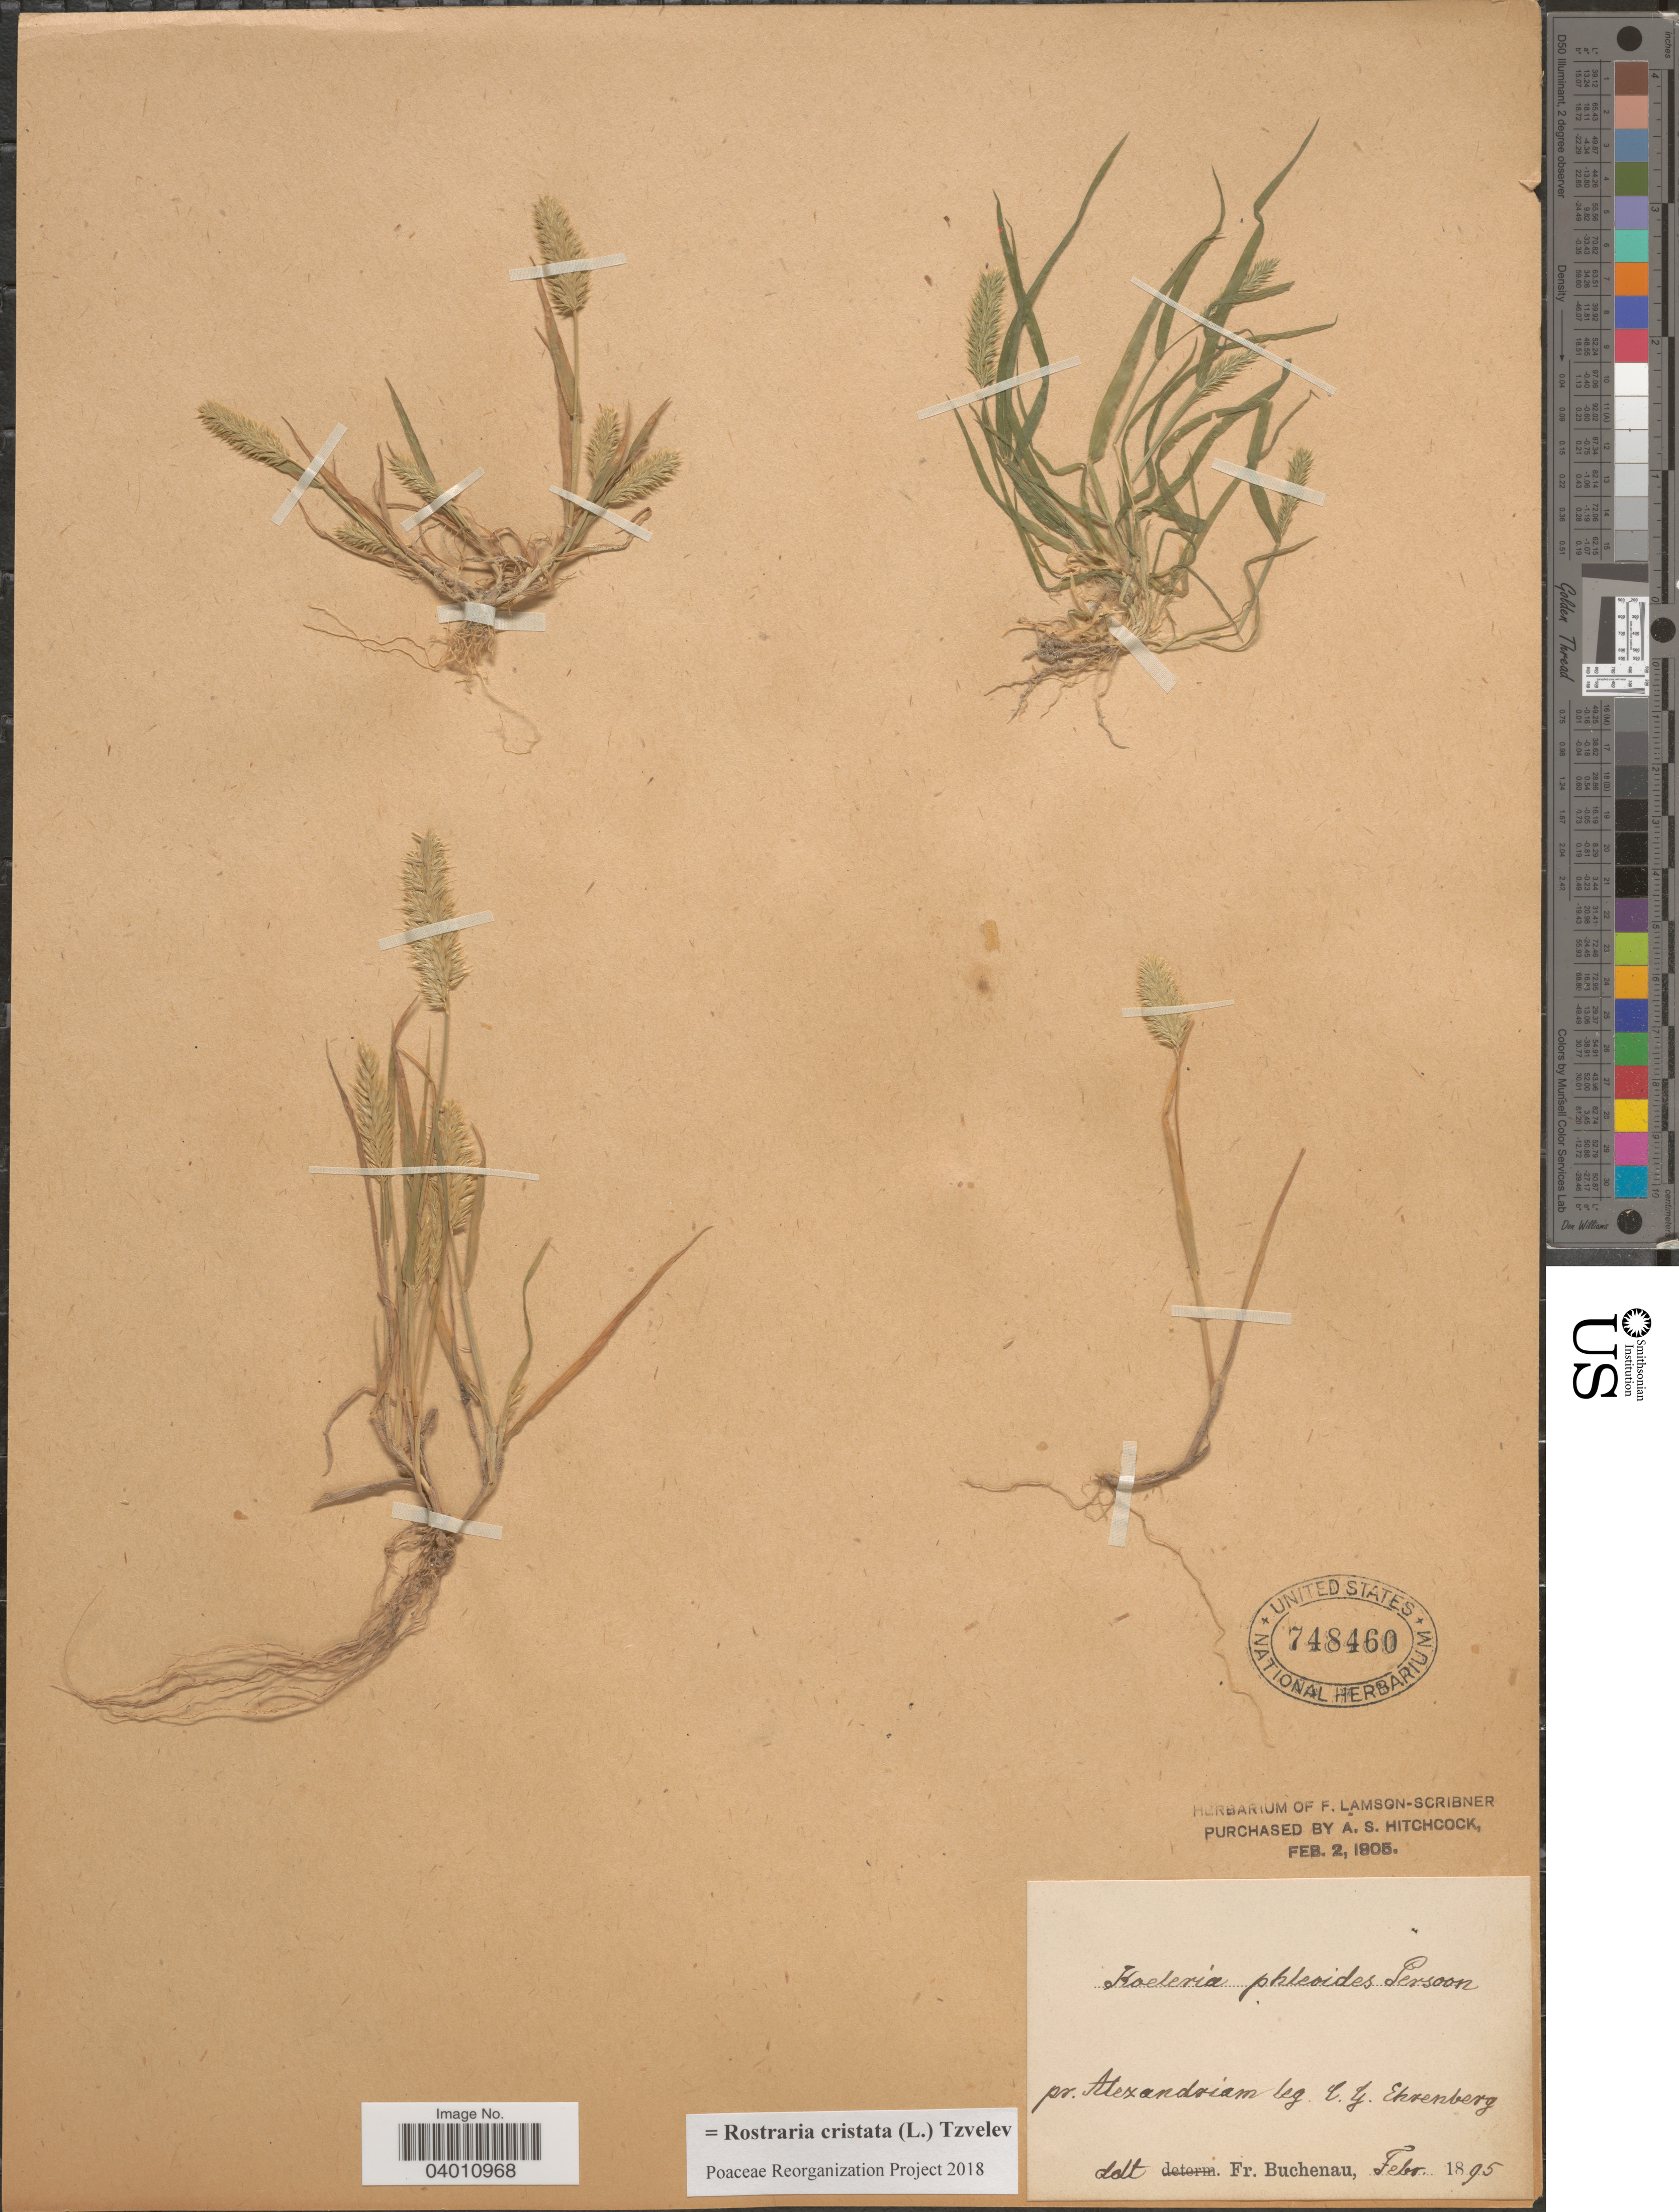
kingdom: Plantae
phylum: Tracheophyta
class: Liliopsida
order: Poales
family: Poaceae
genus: Rostraria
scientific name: Rostraria cristata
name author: (L.) Tzvelev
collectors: C. Ehrenberg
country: Egypt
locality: Pr. Alexandriam.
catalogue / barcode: US 748460